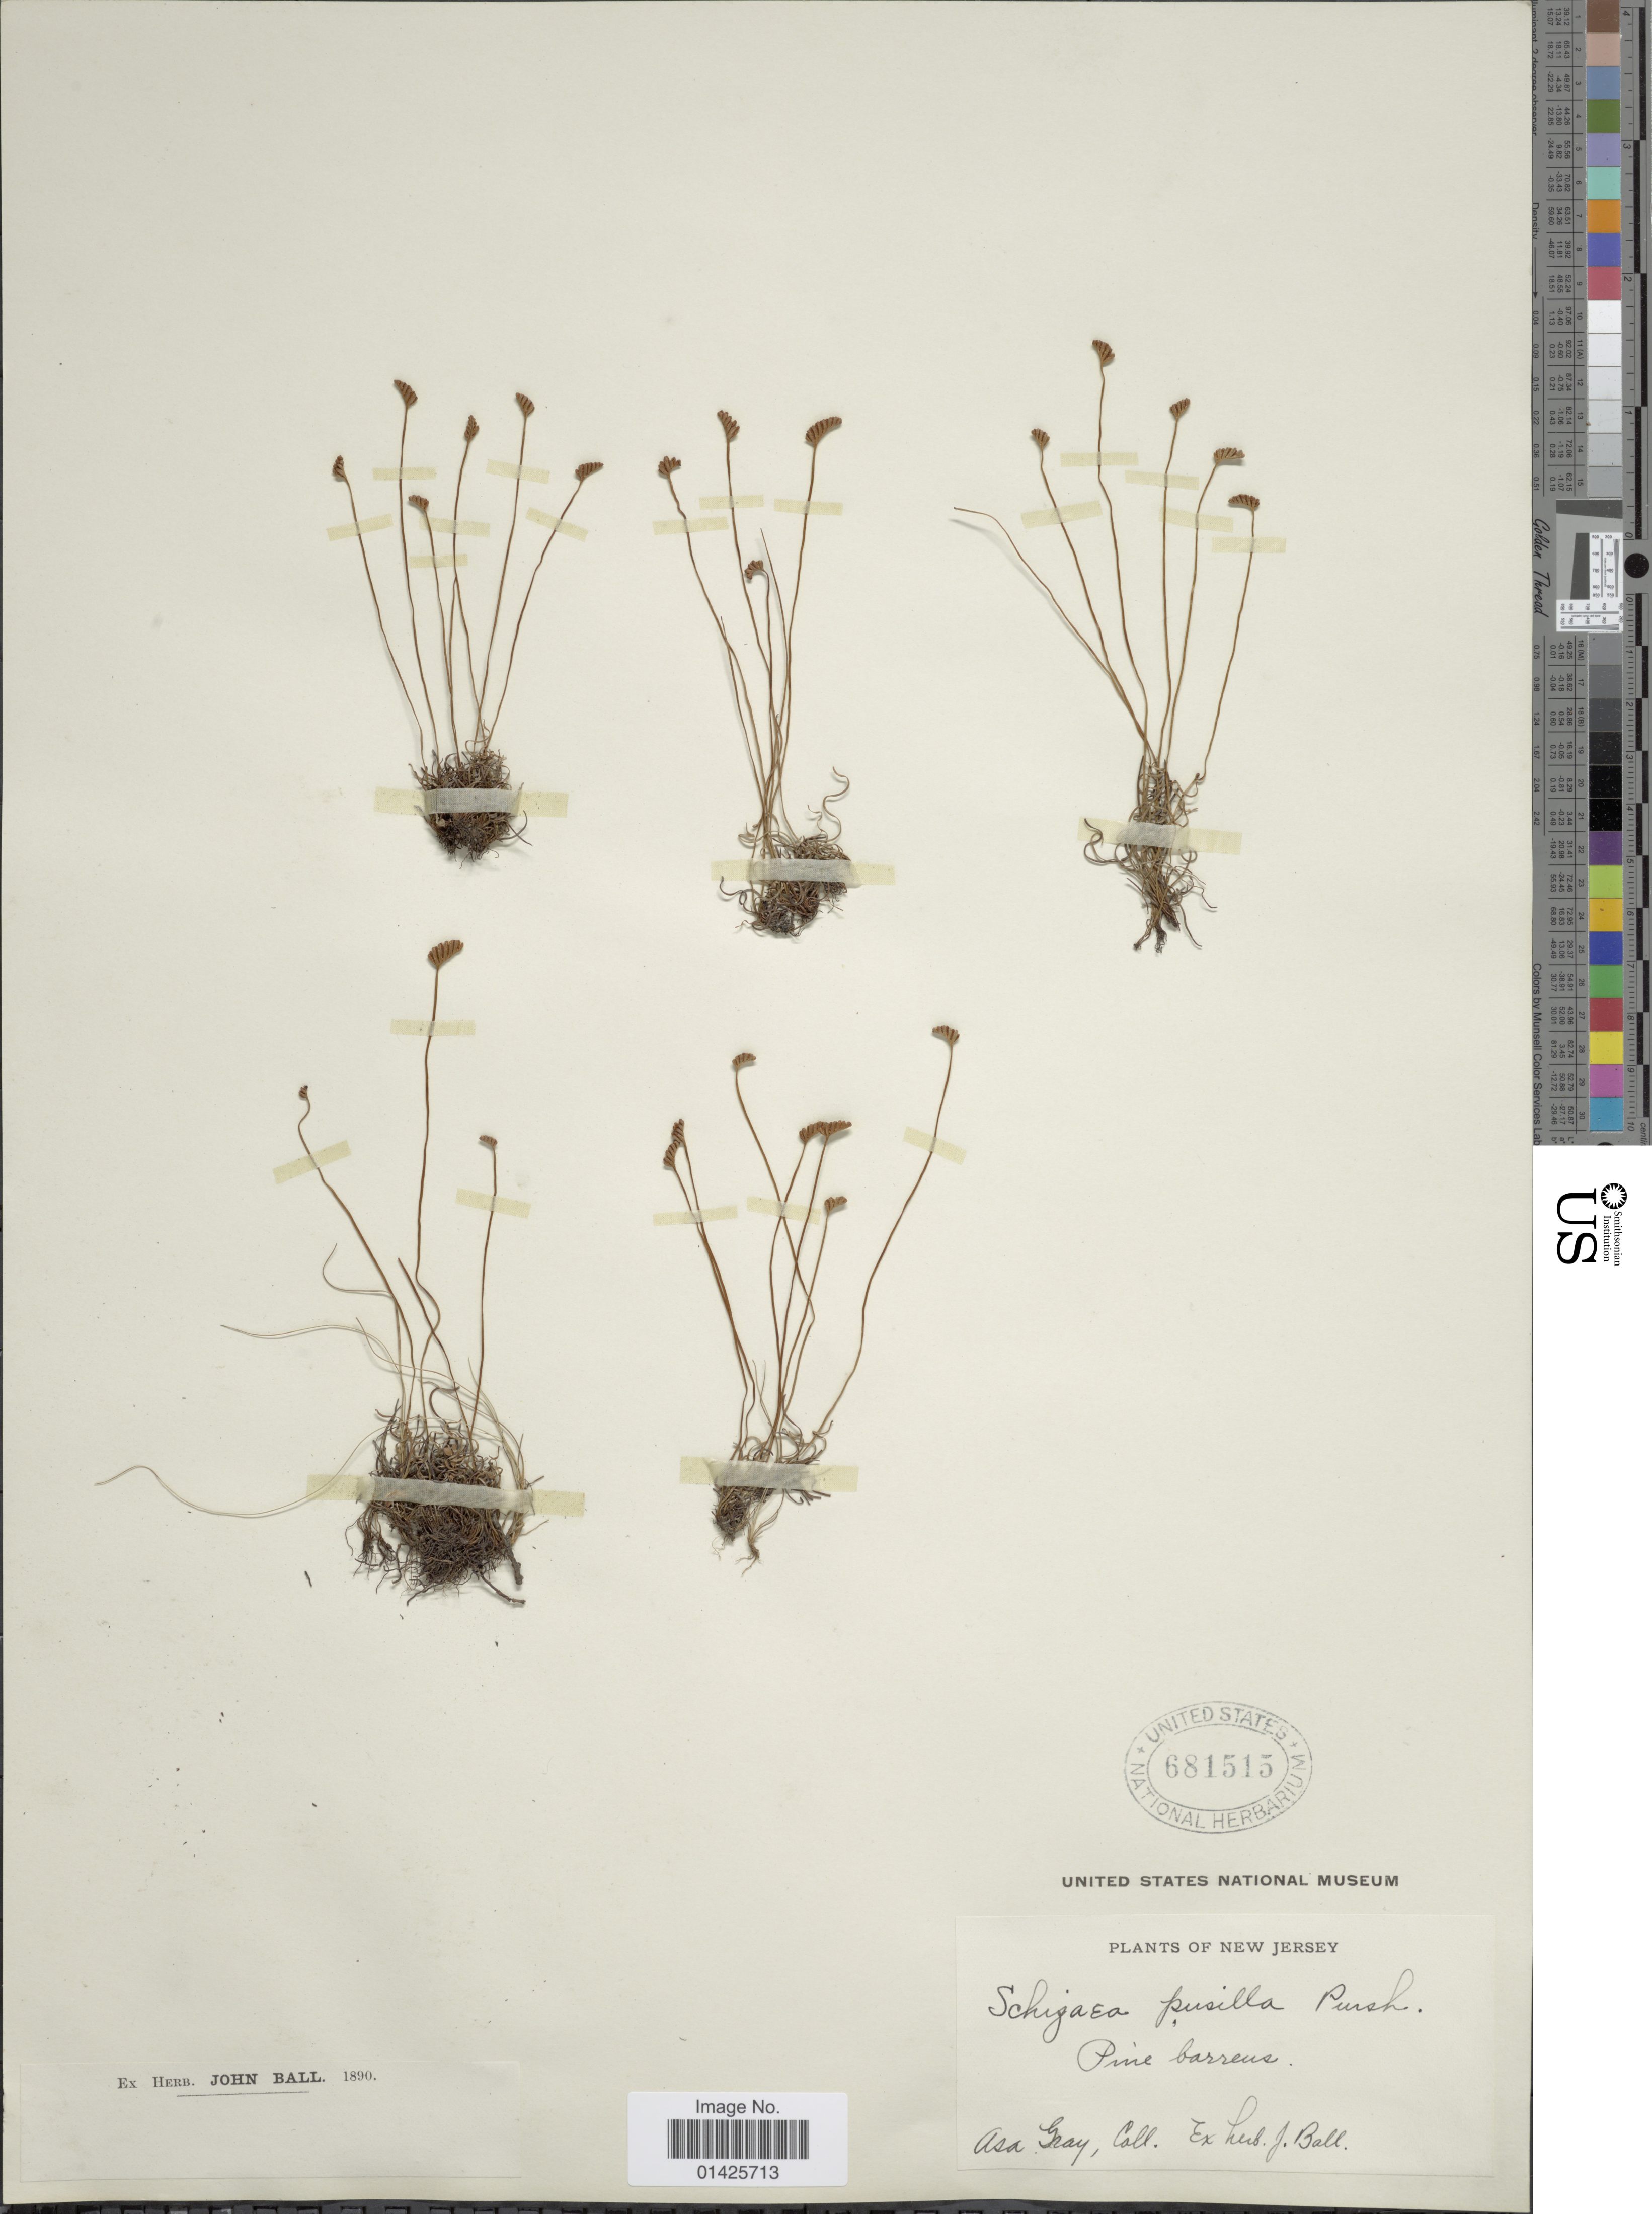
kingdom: Plantae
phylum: Tracheophyta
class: Polypodiopsida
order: Schizaeales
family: Schizaeaceae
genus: Schizaea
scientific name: Schizaea pusilla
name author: Pursh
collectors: A. Gray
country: United States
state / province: New Jersey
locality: Pine barrens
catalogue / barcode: US 681515